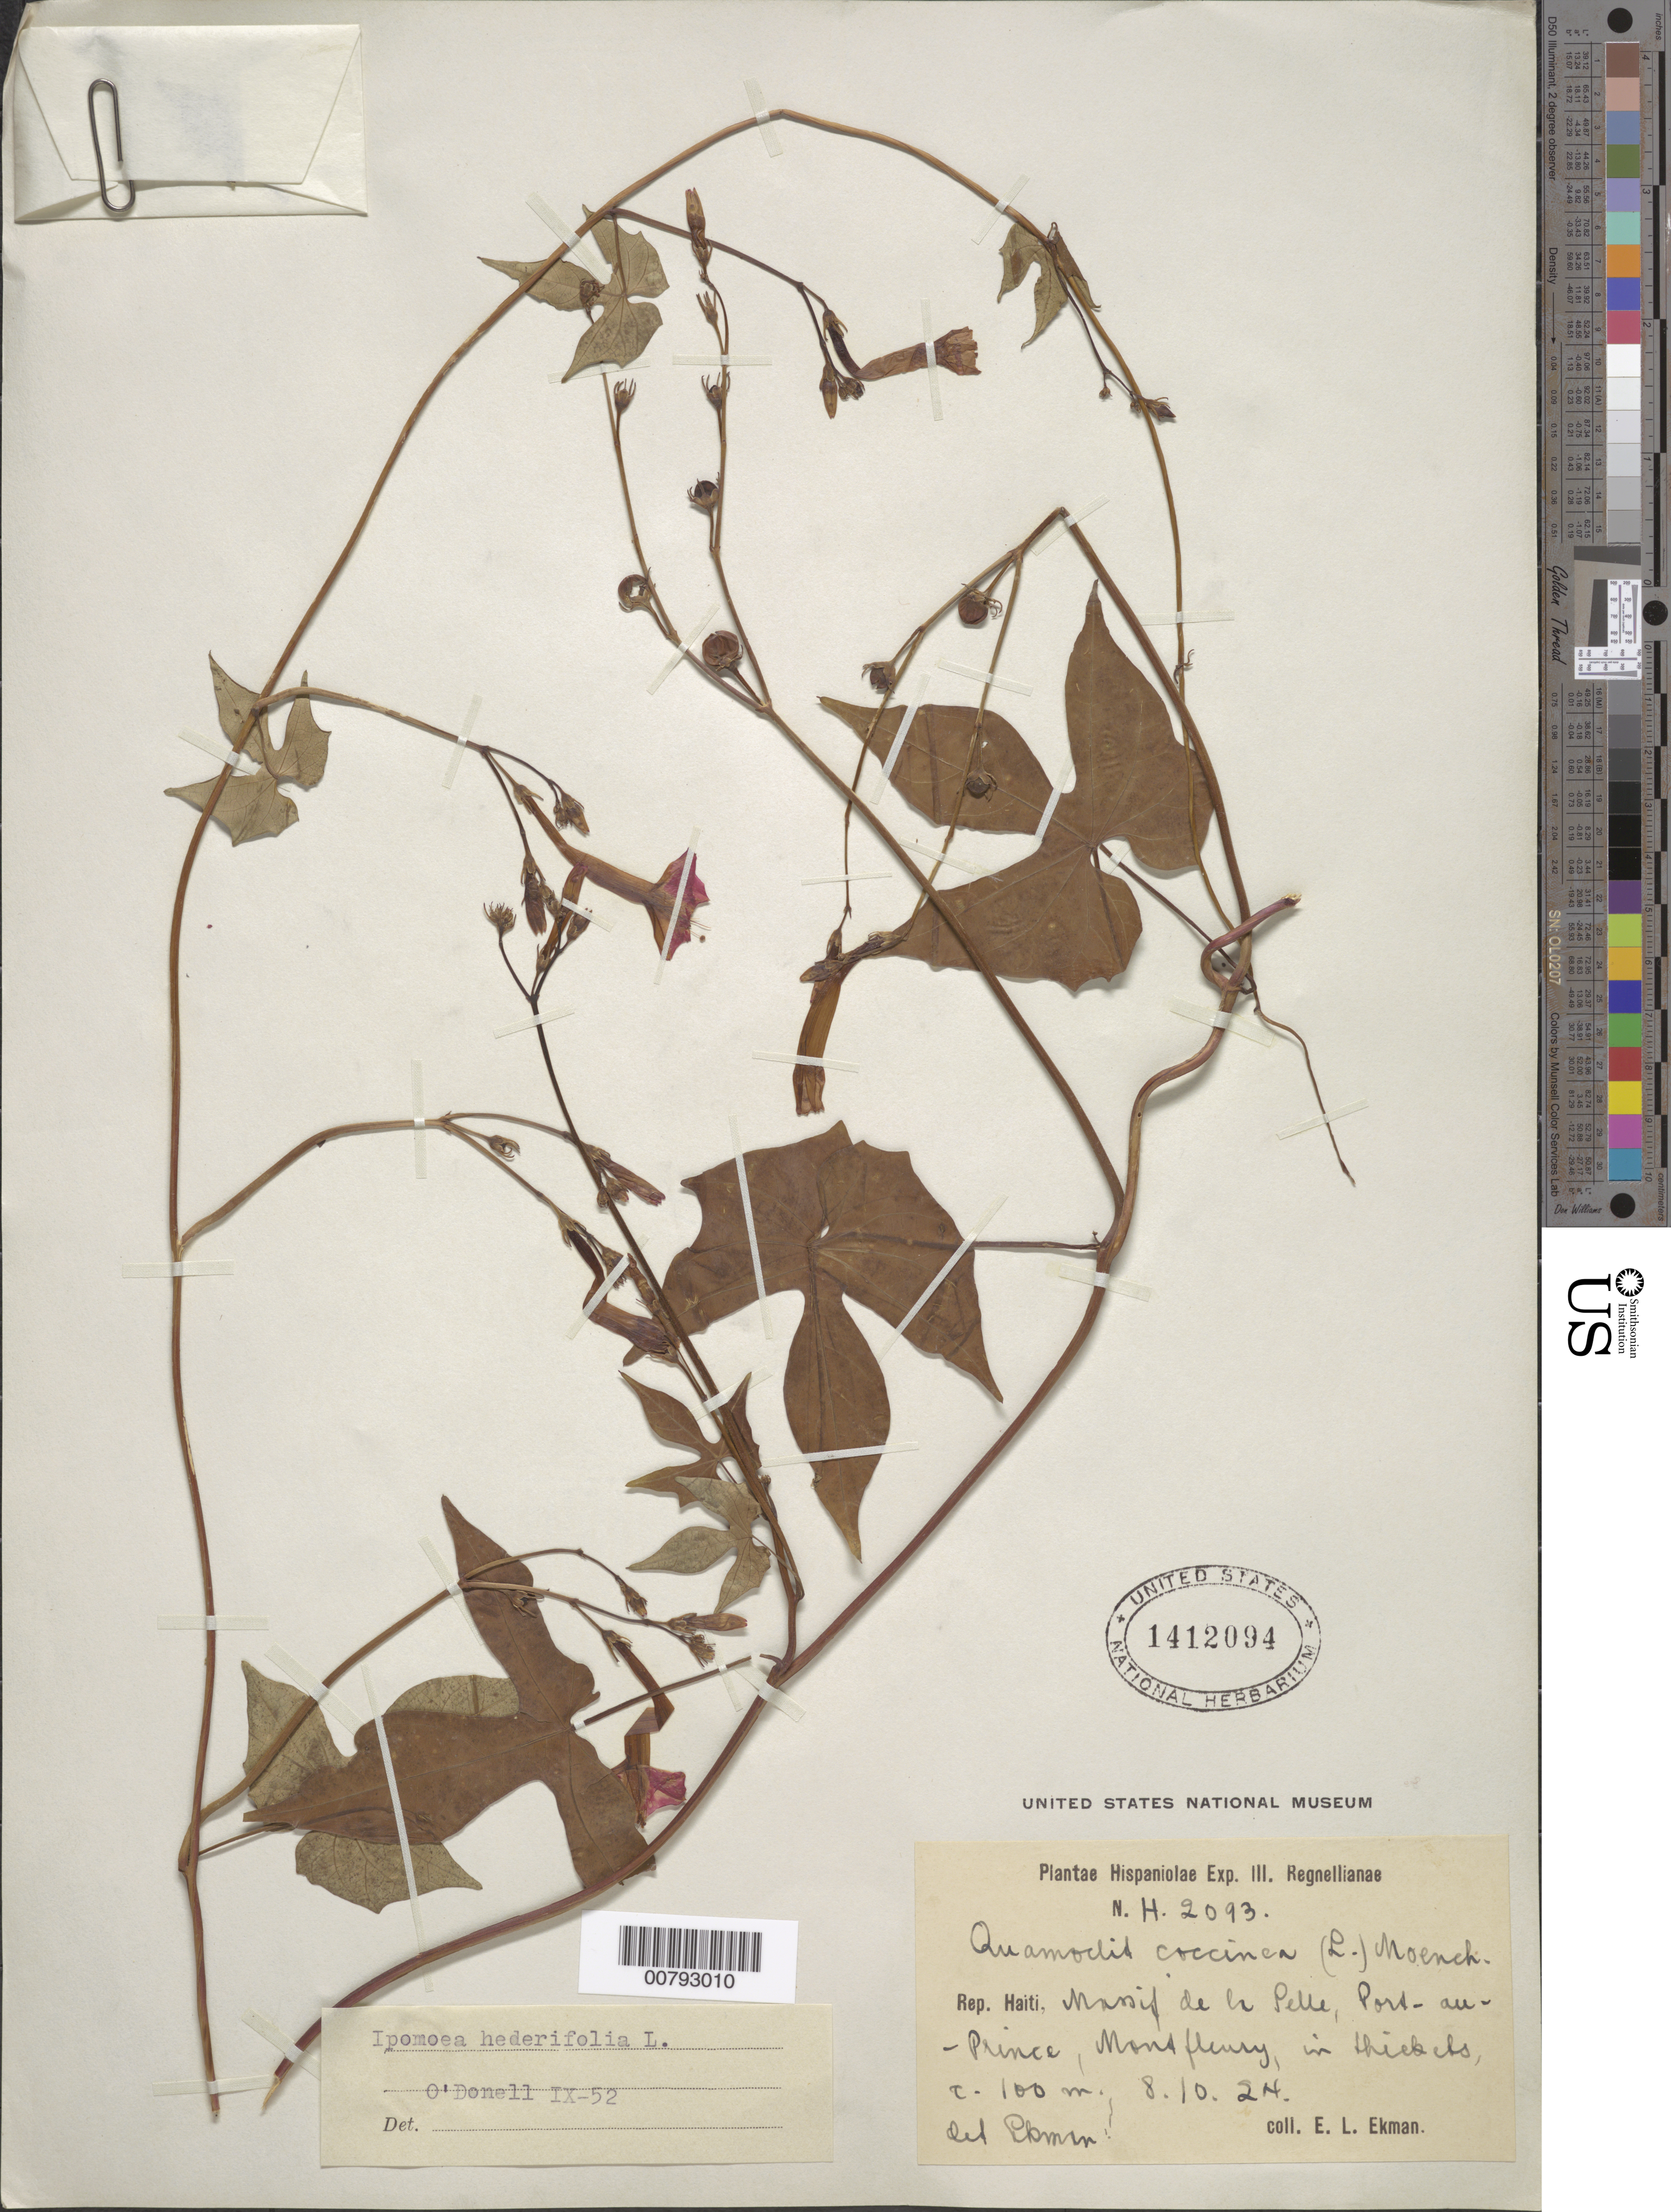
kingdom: Plantae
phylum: Tracheophyta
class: Magnoliopsida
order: Solanales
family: Convolvulaceae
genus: Ipomoea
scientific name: Ipomoea hederifolia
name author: L.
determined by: O'Donnell, --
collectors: E. L. Ekman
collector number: H 2093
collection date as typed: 08 Oct 1924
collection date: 1924-10-08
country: Haiti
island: Hispaniola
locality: Massif de la Selle, Port-au-Prince, Montfleury.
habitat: In thickets.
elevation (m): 100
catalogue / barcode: US 1412094